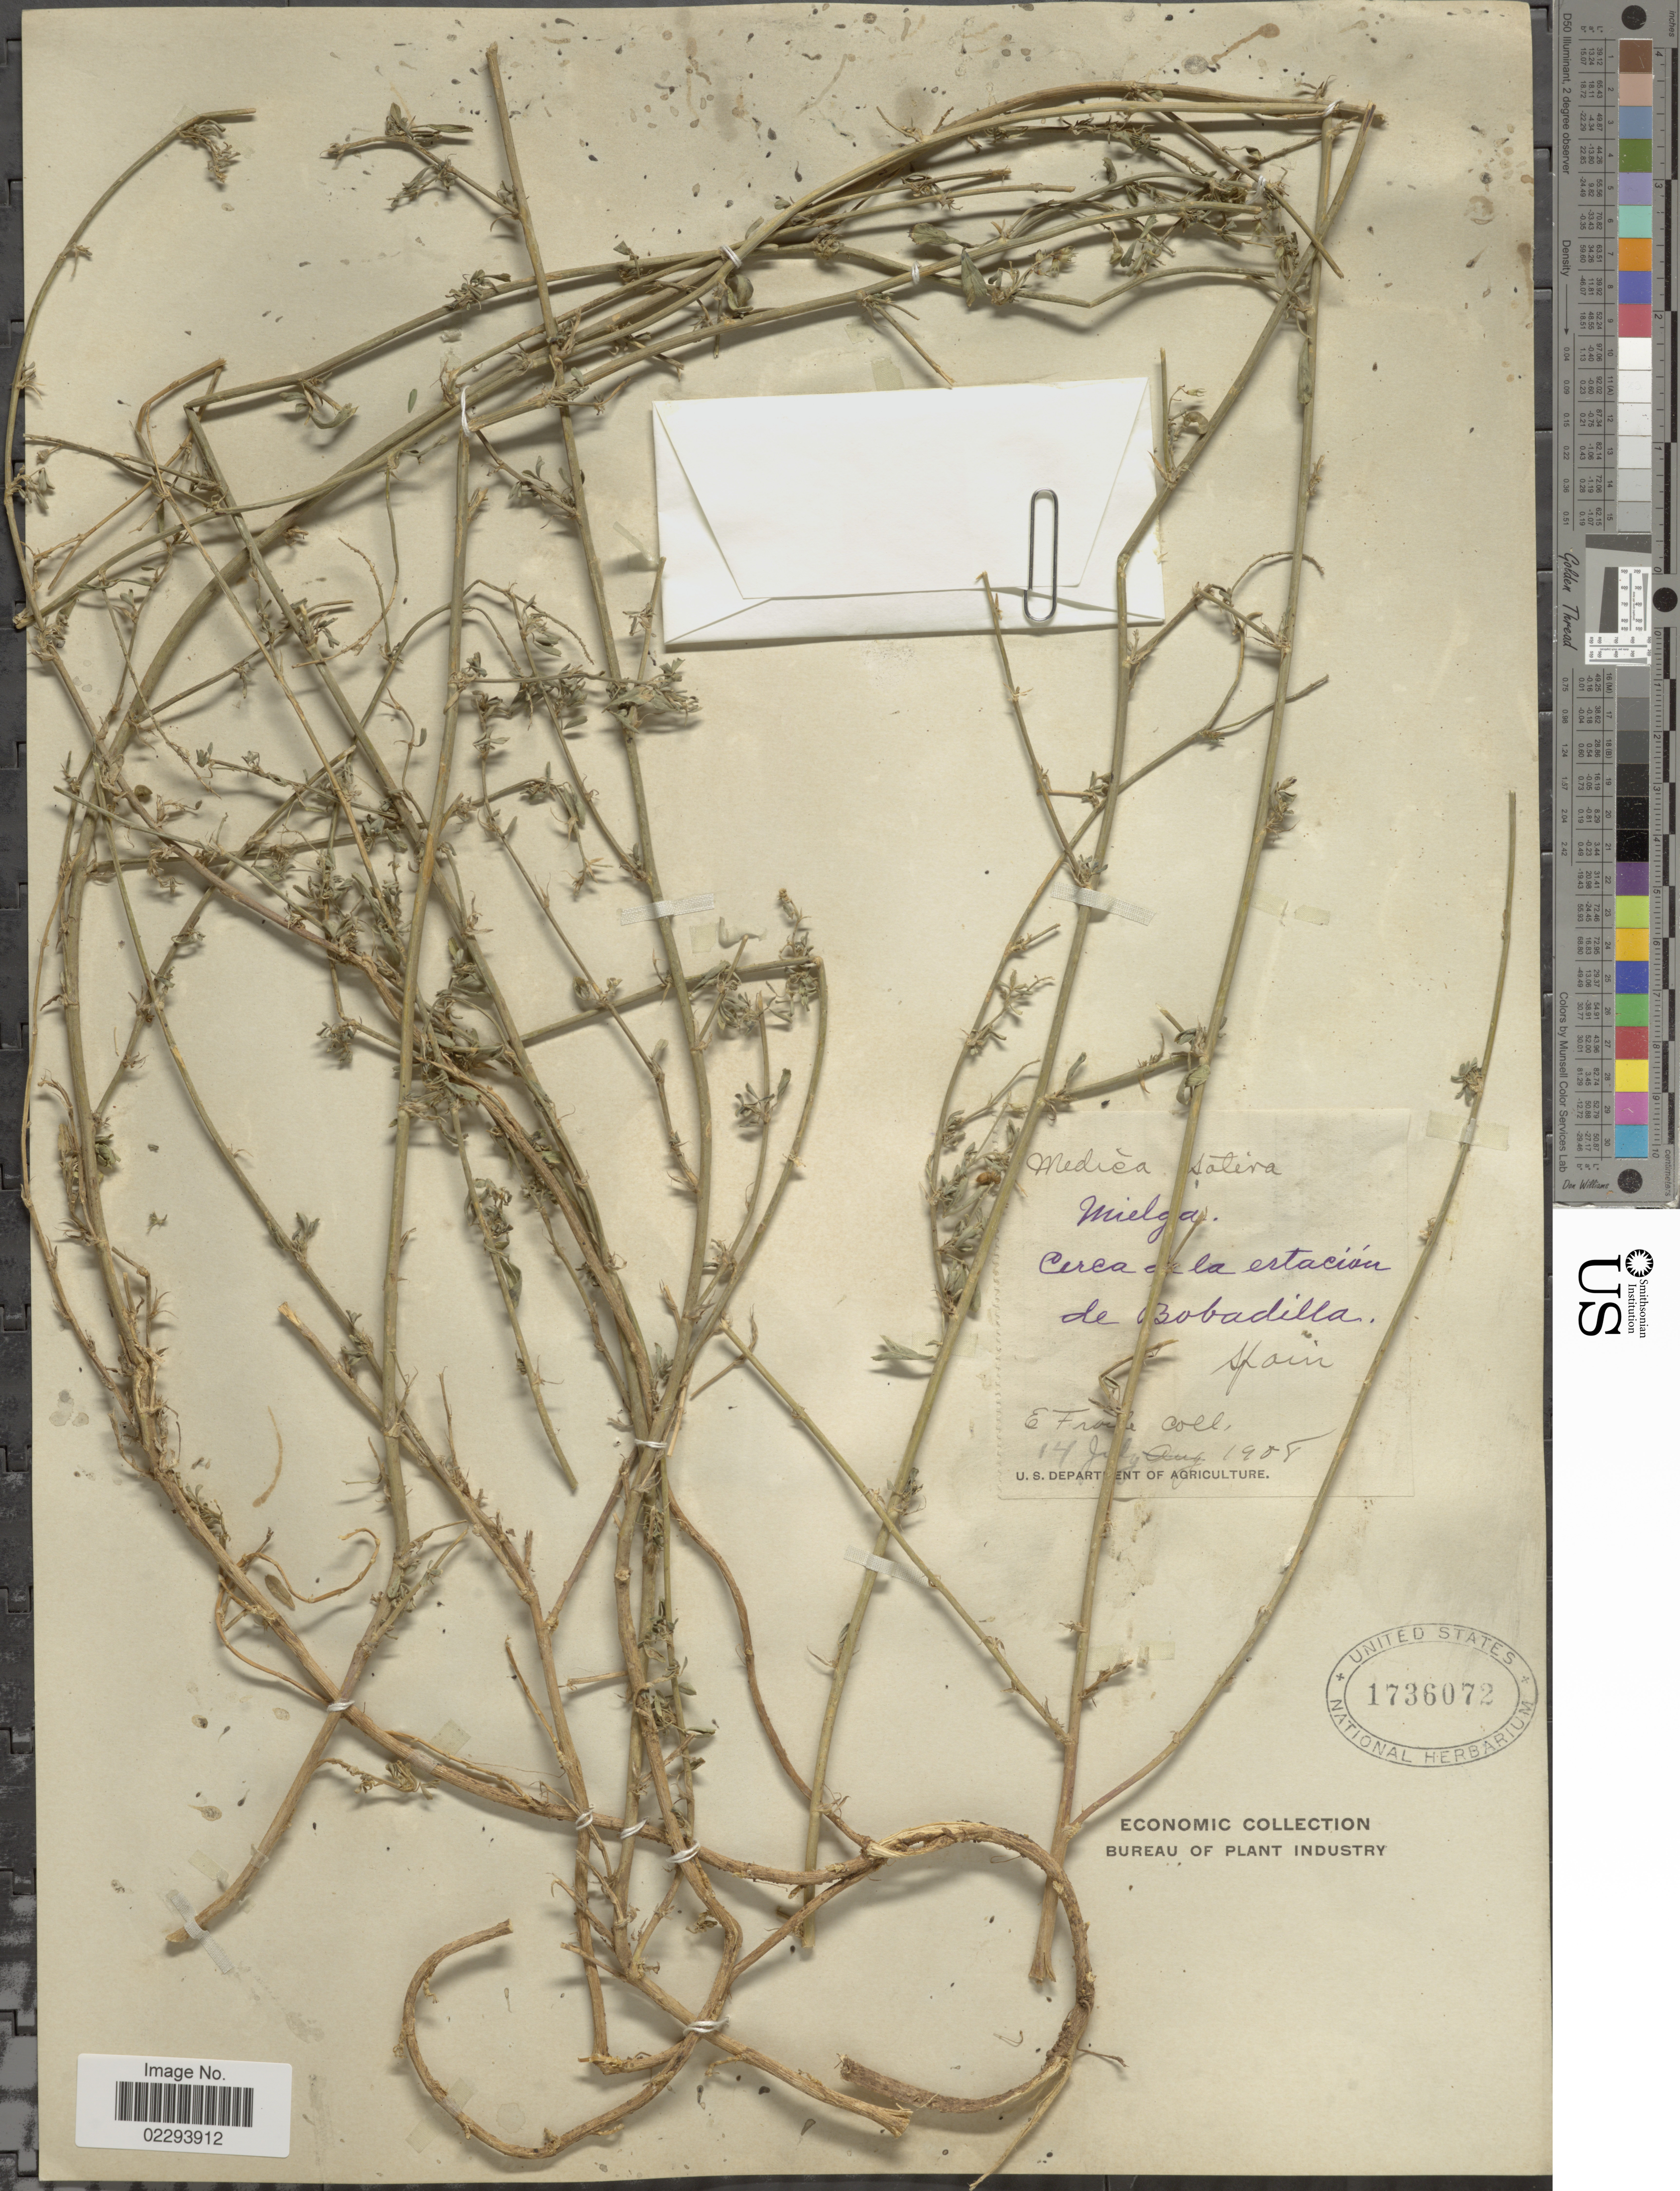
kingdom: Plantae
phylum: Tracheophyta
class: Magnoliopsida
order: Fabales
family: Fabaceae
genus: Medicago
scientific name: Medicago sativa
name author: L.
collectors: Fraile, E.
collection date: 1908-07-14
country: Spain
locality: Cerca de la estacion de Bobadilla. Spain.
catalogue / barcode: US 1736072